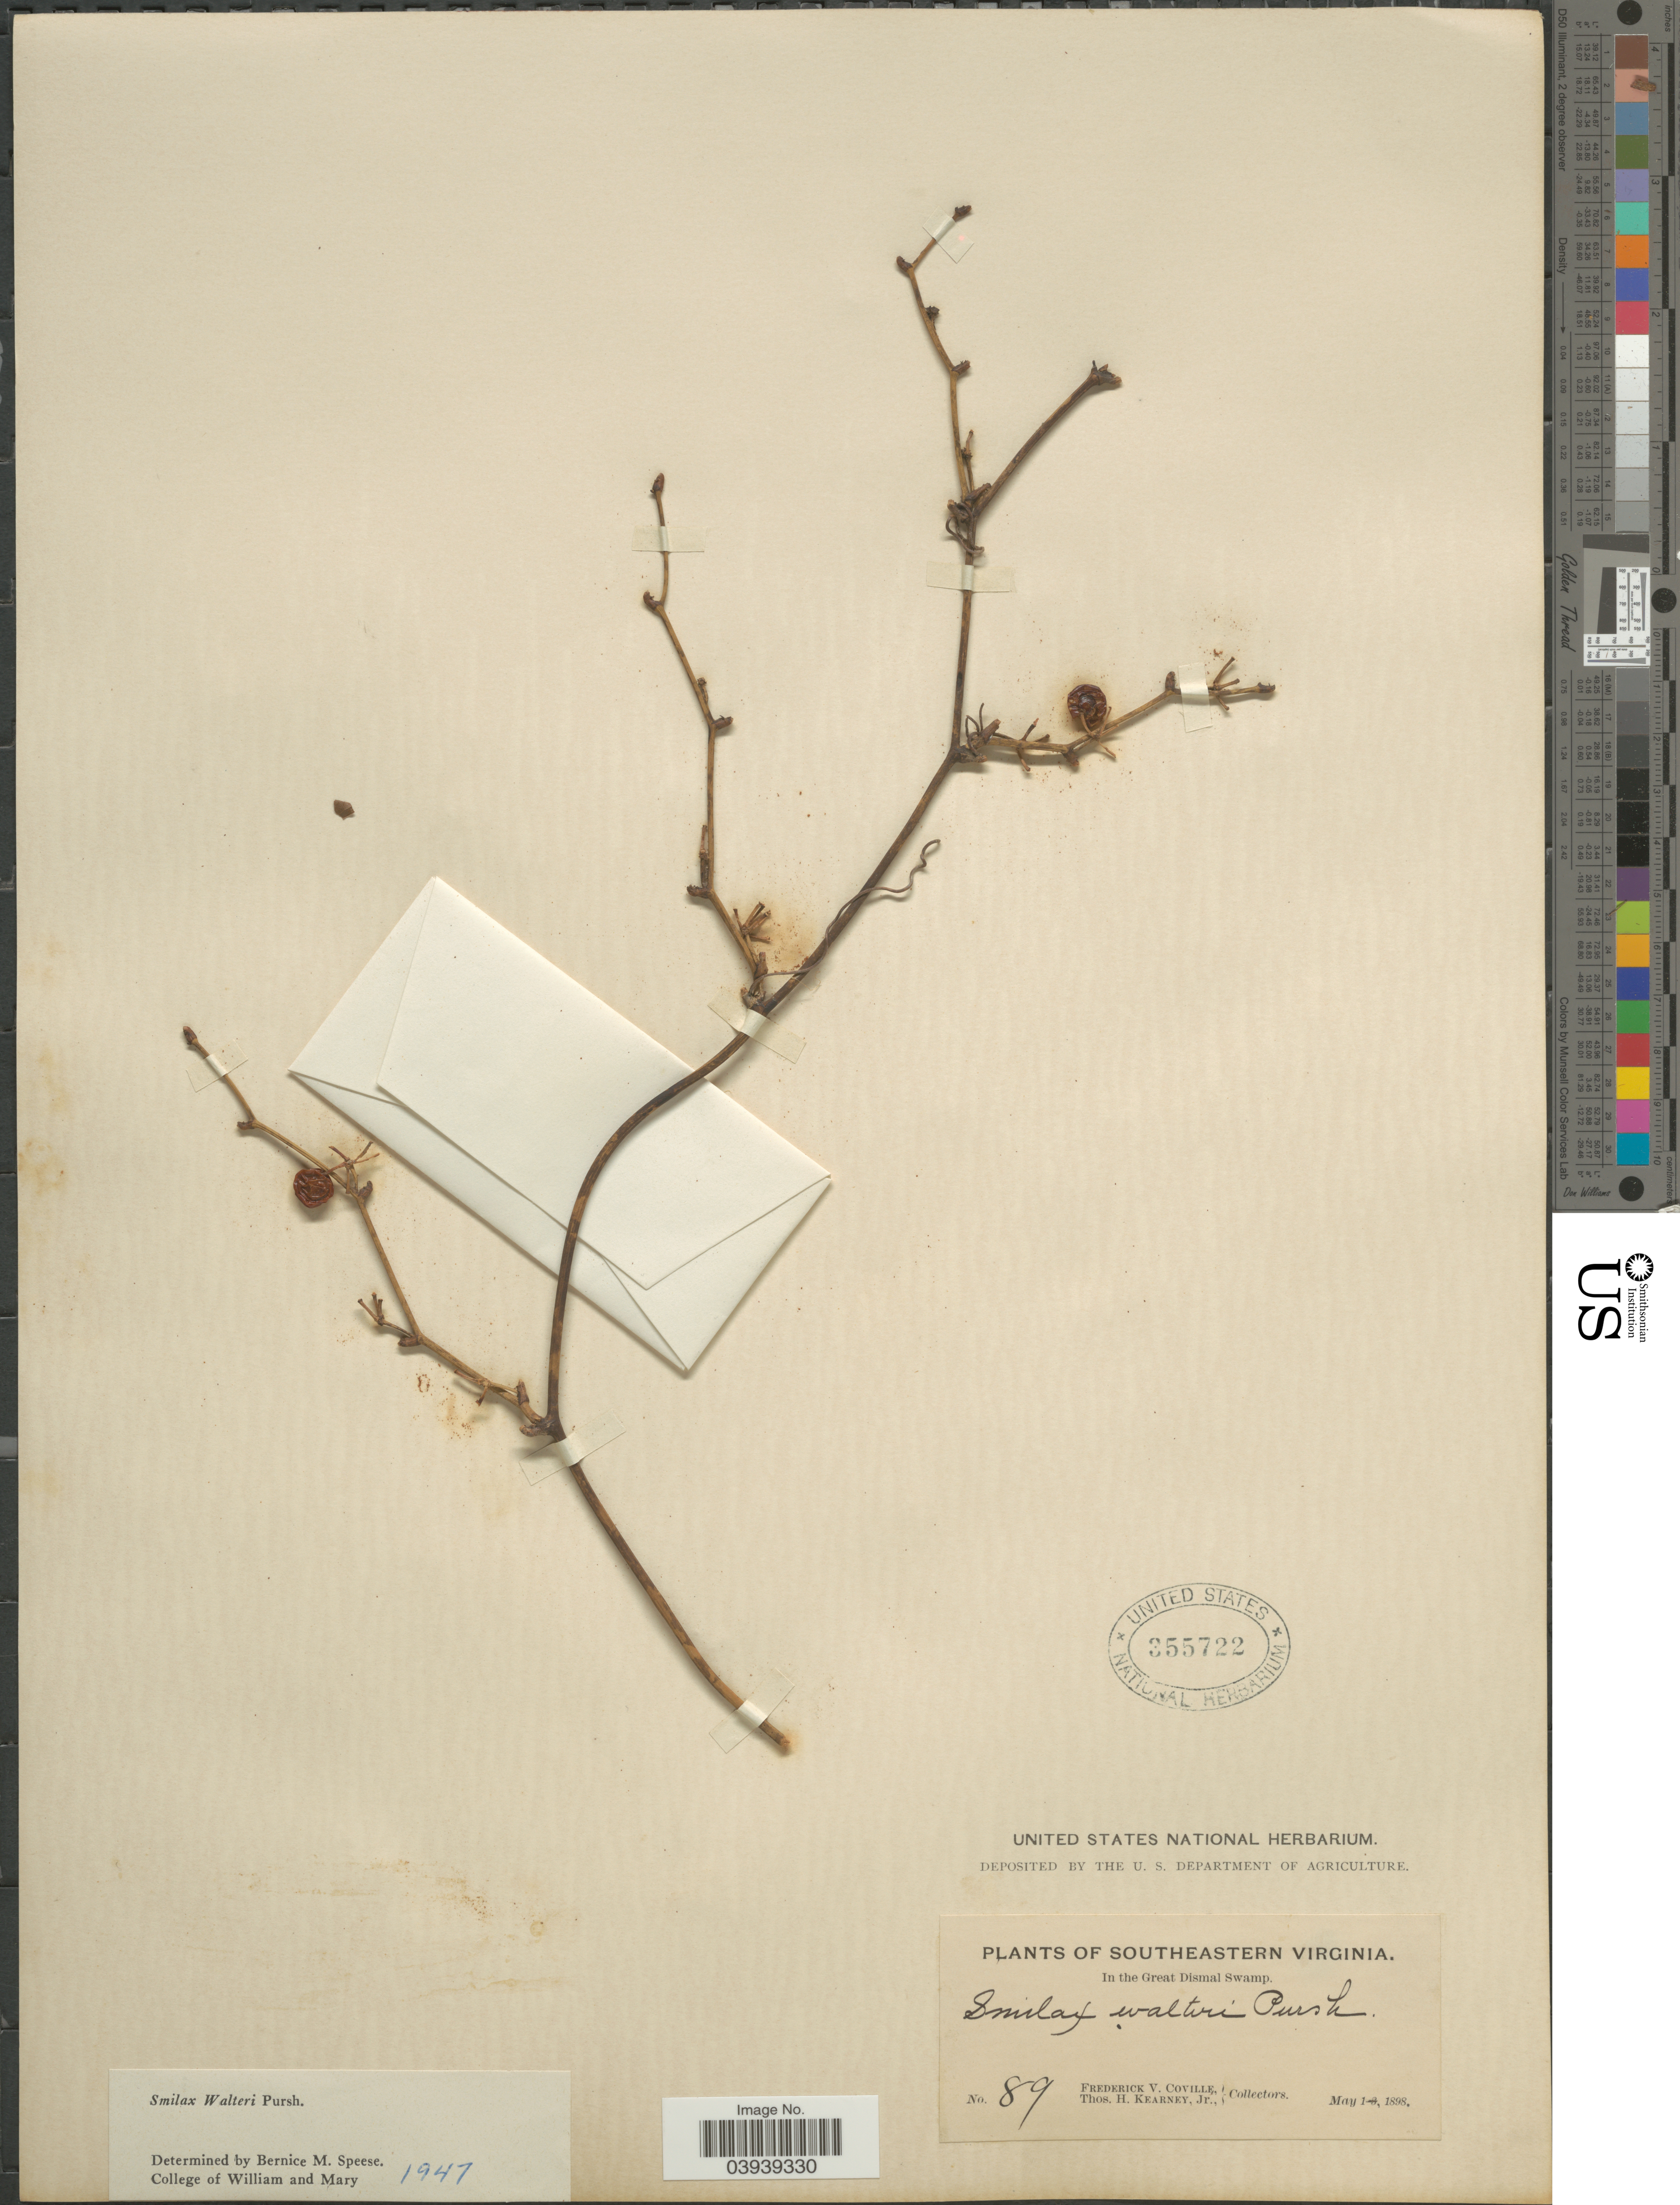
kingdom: Plantae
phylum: Tracheophyta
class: Liliopsida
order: Liliales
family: Smilacaceae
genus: Smilax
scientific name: Smilax walteri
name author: Pursh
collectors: F. V. Coville & T. H. Kearney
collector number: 89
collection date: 1898-05-01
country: United States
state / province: Virginia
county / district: City of Chesapeake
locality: Southeastern Virginia. In the Great Dismal Swamp.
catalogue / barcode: US 355722